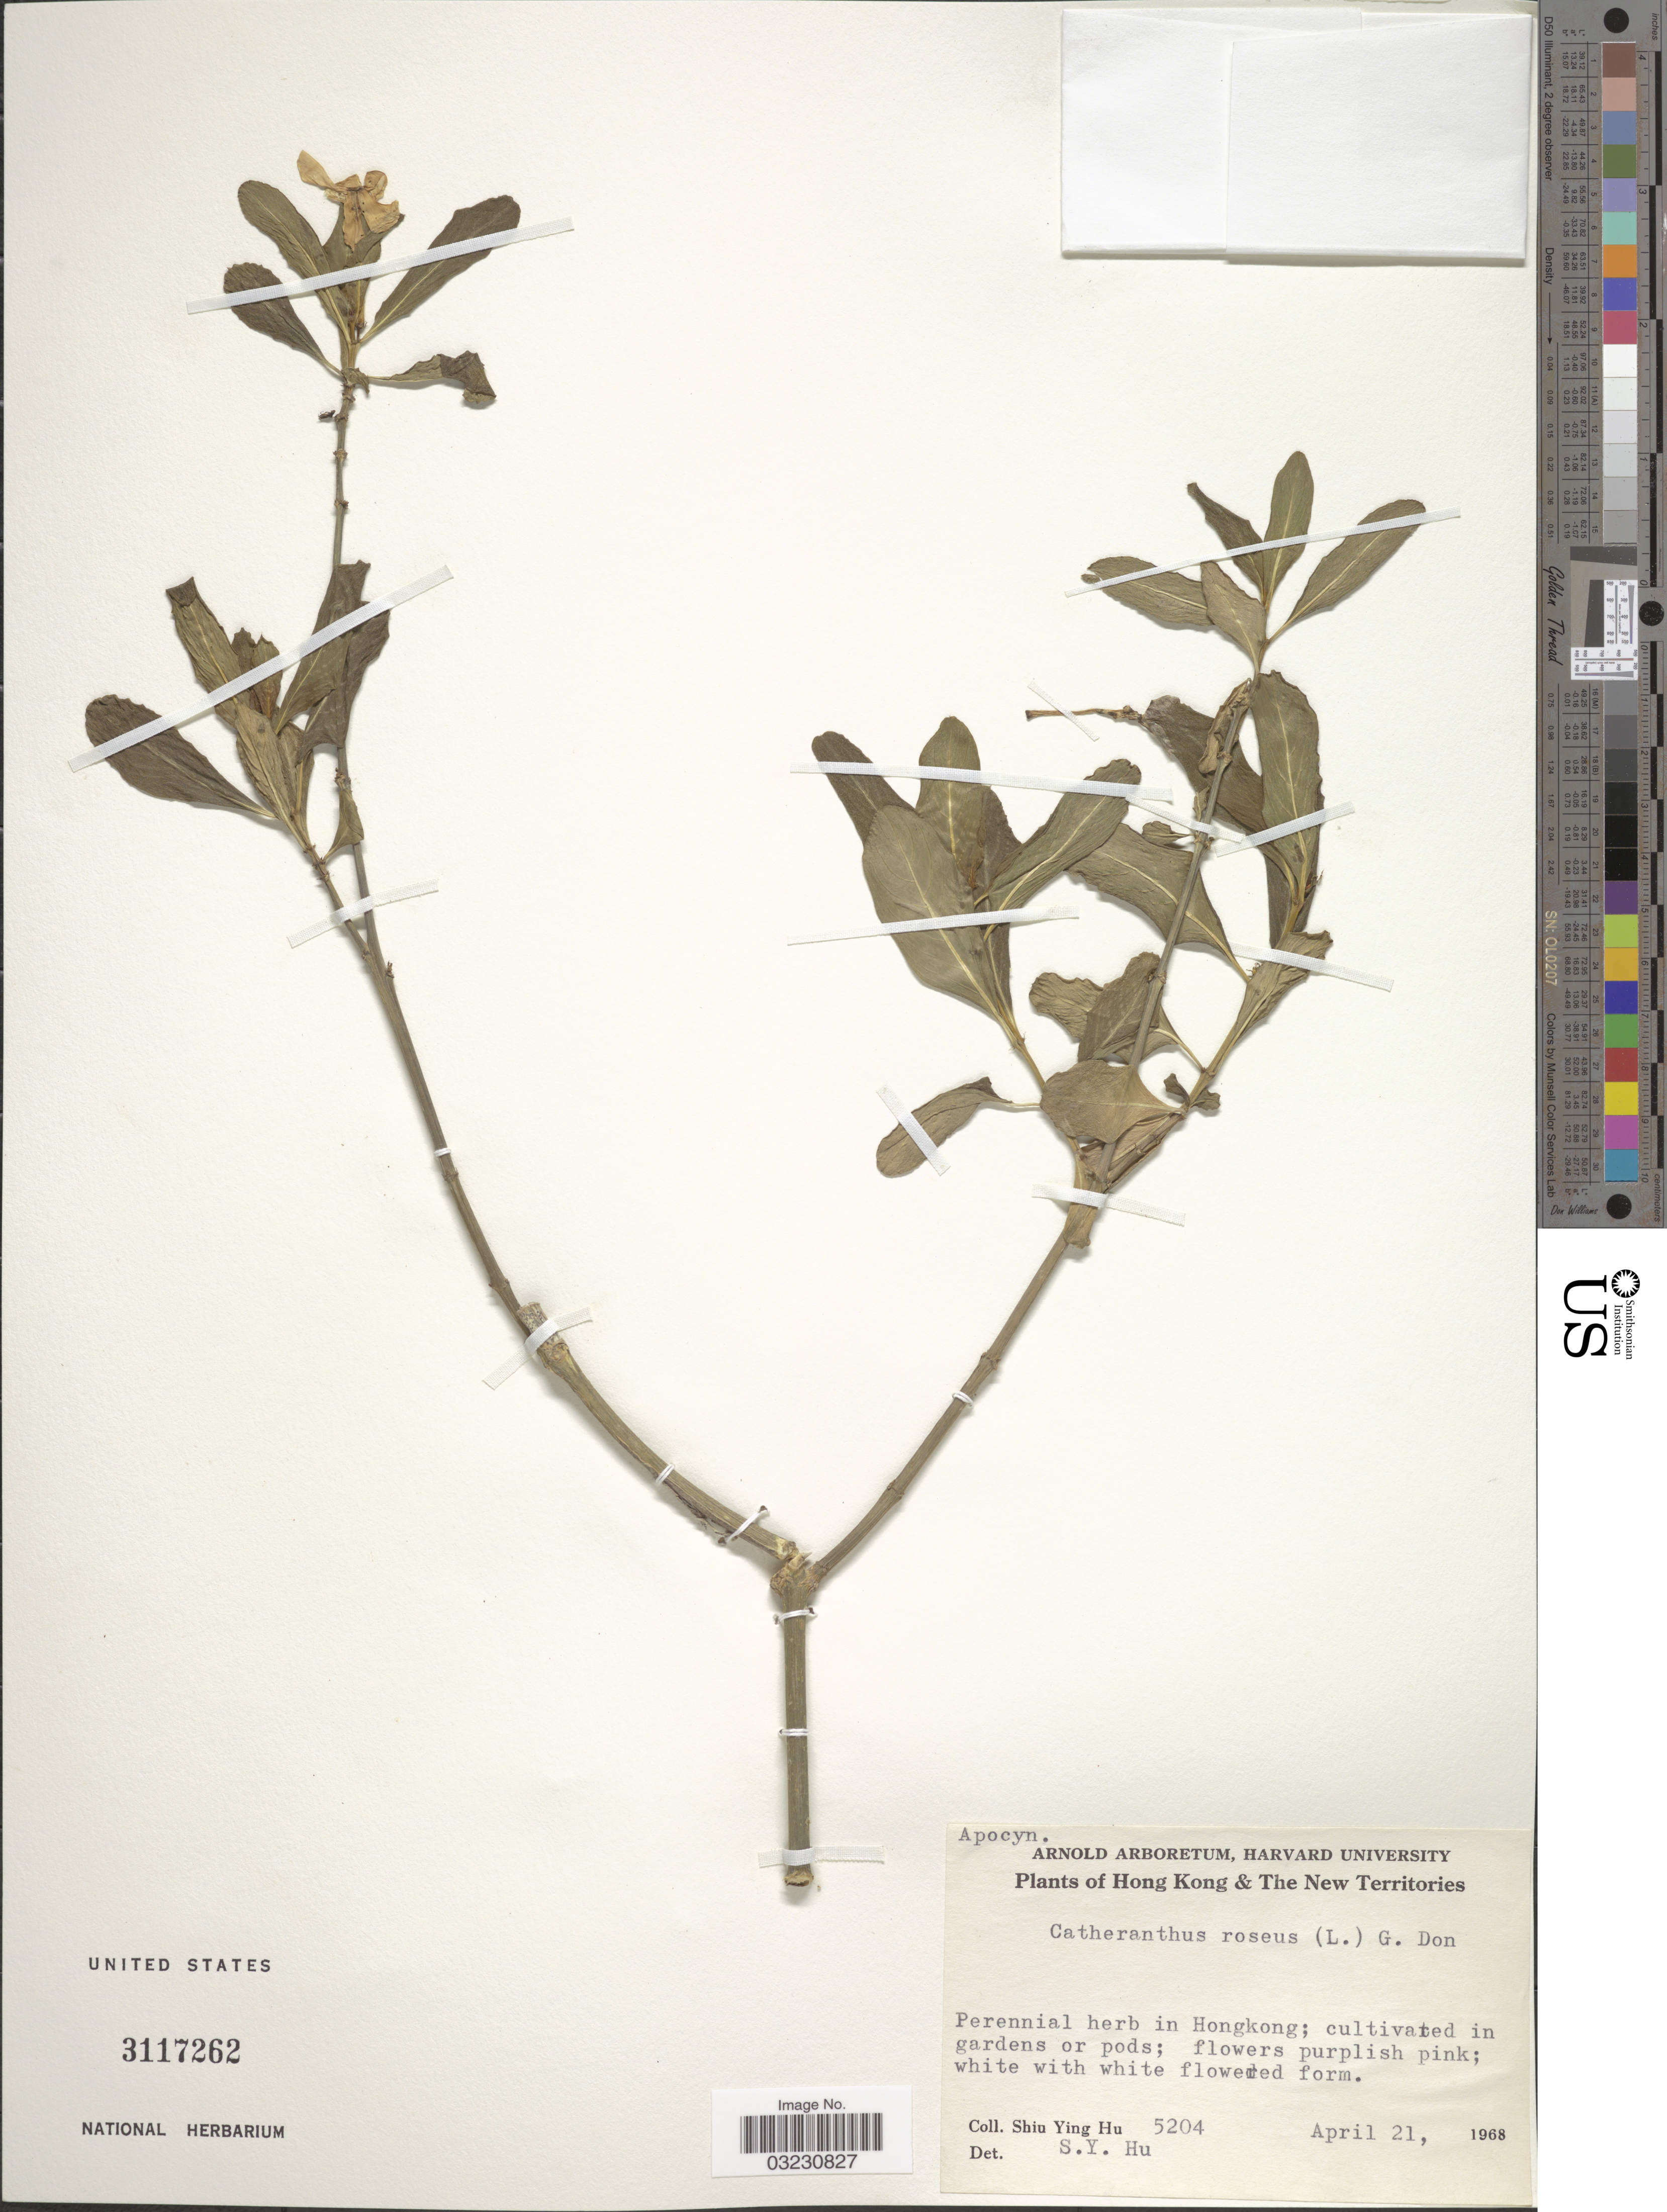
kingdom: Plantae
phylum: Tracheophyta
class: Magnoliopsida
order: Gentianales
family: Apocynaceae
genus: Catharanthus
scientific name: Catharanthus roseus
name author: (L.) G. Don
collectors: S. Y. Hu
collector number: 5204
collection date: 1968-04-21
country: China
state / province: Hong Kong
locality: The New Territories.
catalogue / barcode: US 3117262